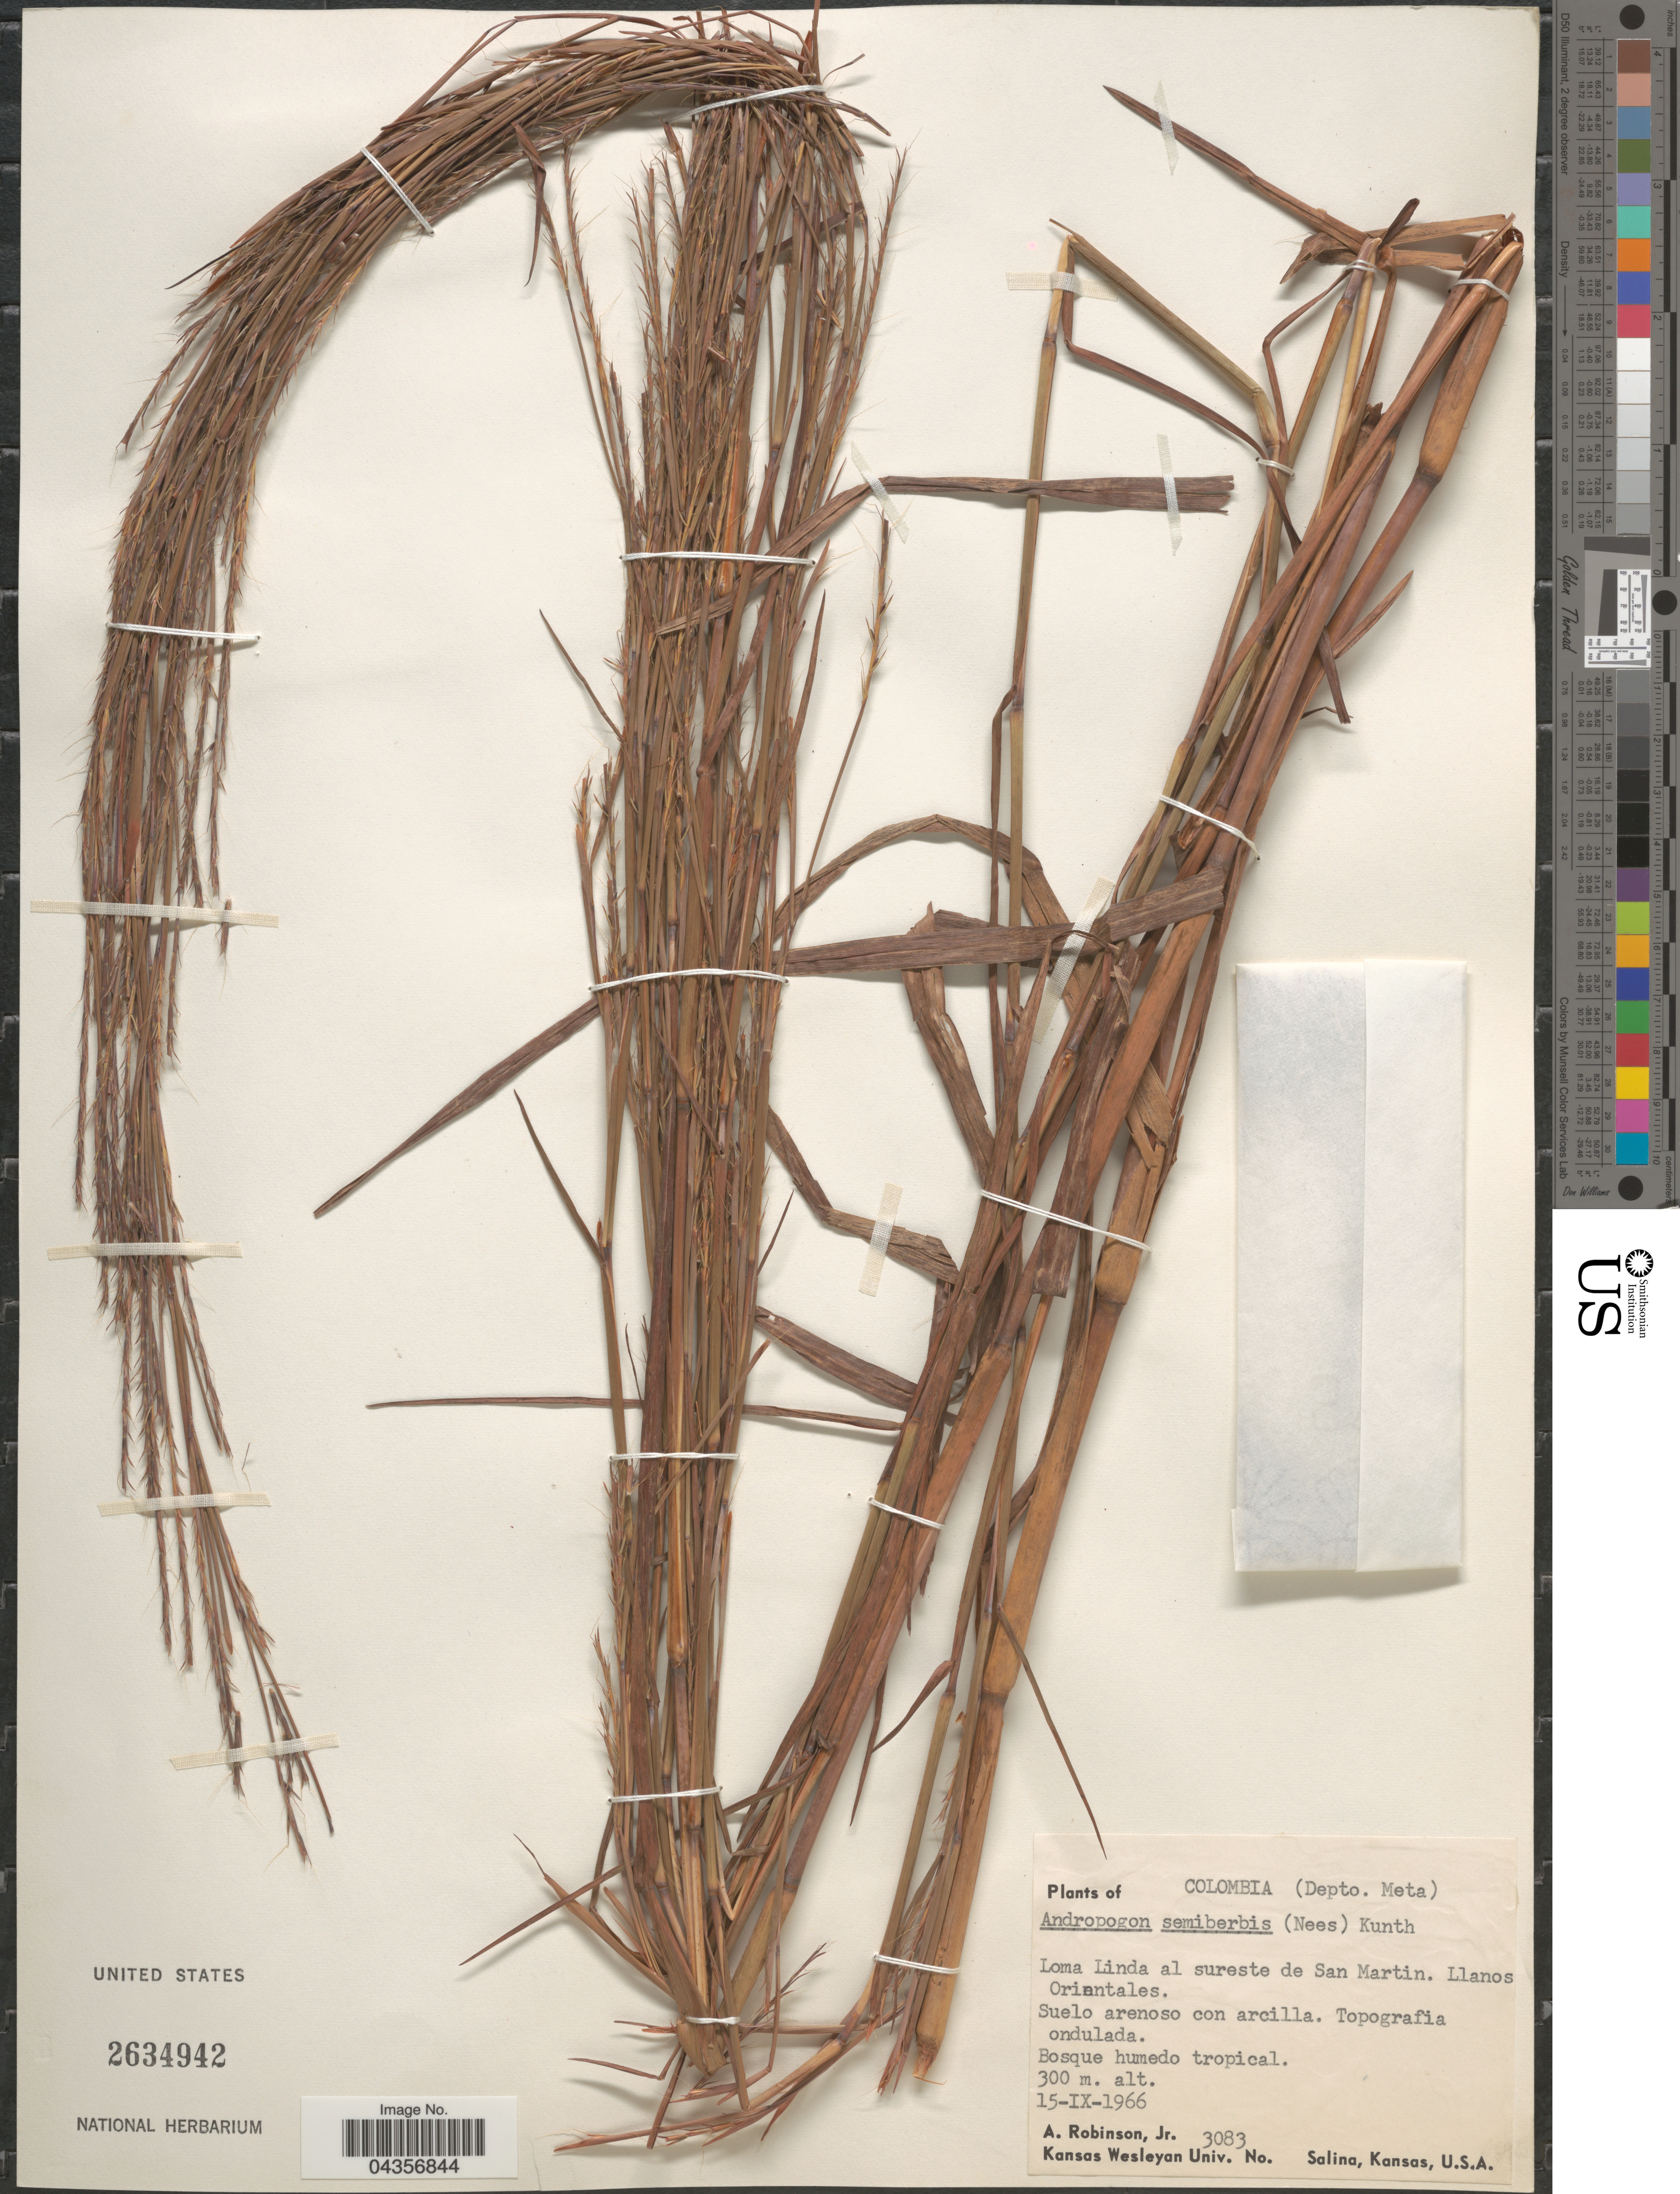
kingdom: Plantae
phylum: Tracheophyta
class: Liliopsida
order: Poales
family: Poaceae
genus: Schizachyrium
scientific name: Schizachyrium sanguineum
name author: (Retz.) Alston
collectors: A. Robinson Jr.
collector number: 3083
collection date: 1966-09-15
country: Colombia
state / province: Meta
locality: Depto. Meta. Loma Linda al sureste de San Martin. Llanos Orientales.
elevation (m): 300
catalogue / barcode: US 2634942